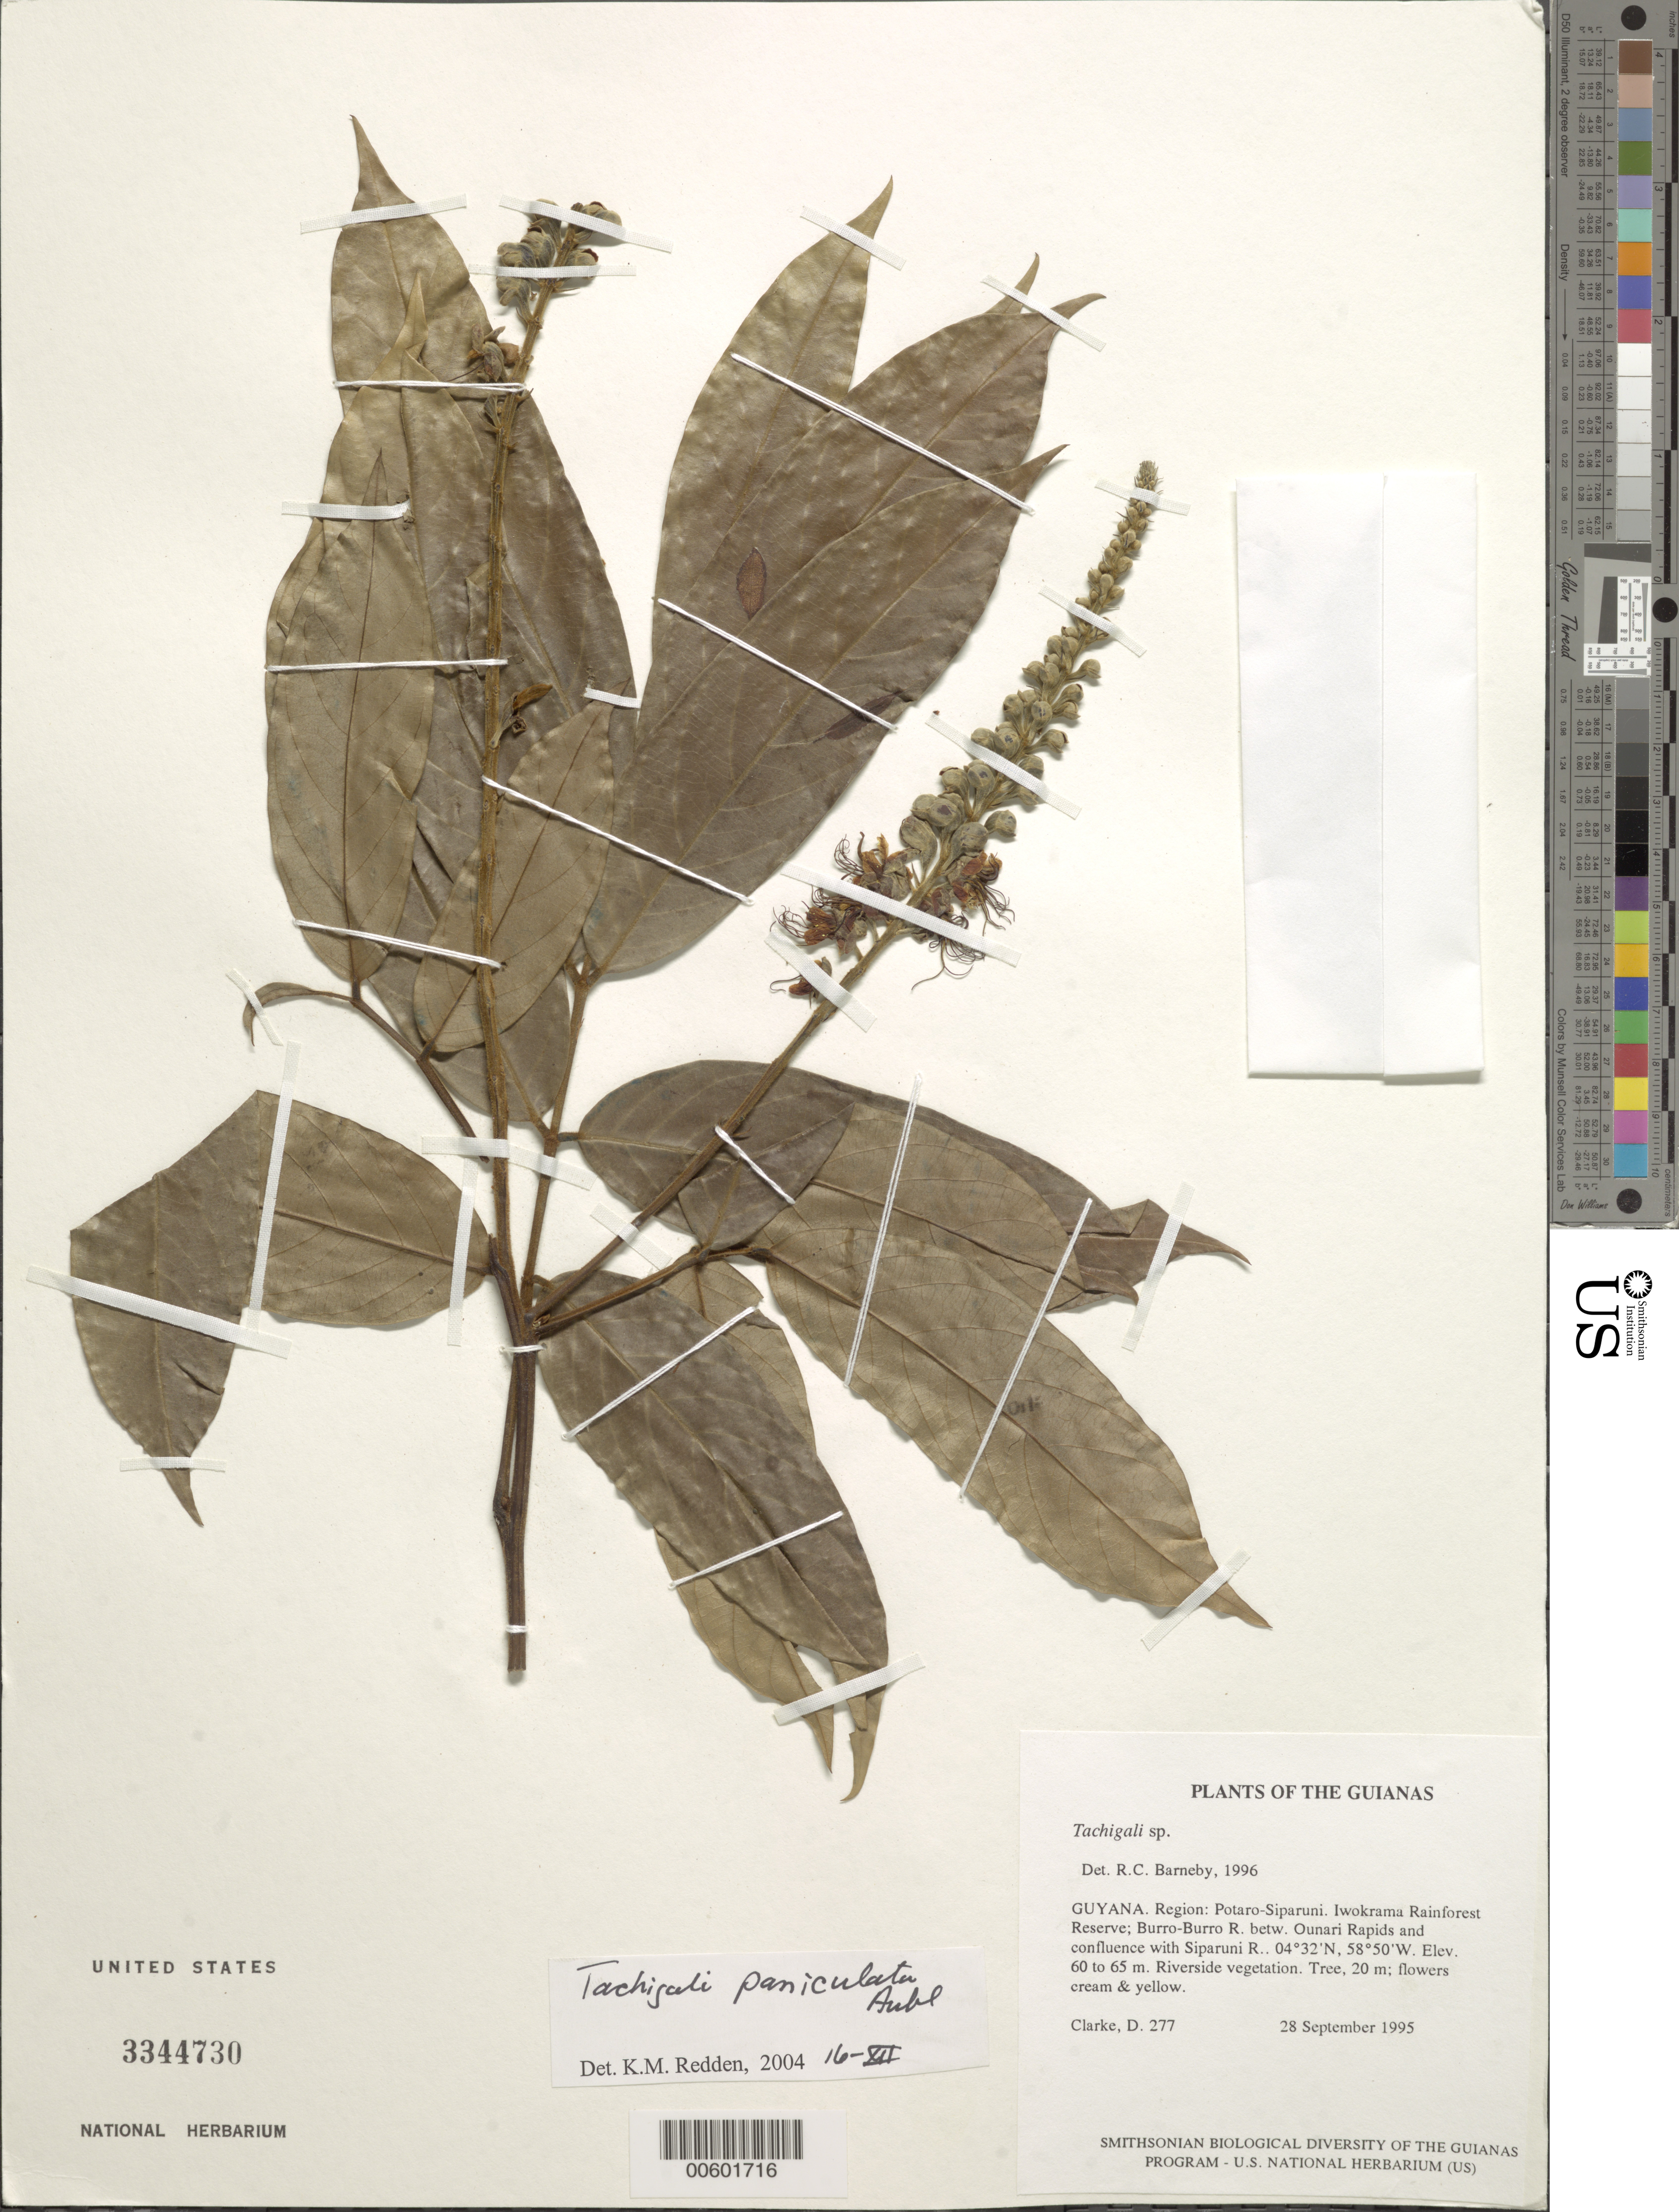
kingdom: Plantae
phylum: Tracheophyta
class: Magnoliopsida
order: Fabales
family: Fabaceae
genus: Tachigali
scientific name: Tachigali paniculata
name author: Aubl.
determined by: Redden, K. M.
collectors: H. D. Clarke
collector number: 277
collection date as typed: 28 September 1995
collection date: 1995-09-28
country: Guyana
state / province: Potaro-Siparuni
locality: Iwokrama Rainforest Reserve; Burro-Burro R. betw. Dunari Rapids and confluence with Siparuni R.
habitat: Riverside vegetation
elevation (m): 60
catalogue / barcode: US 3344730